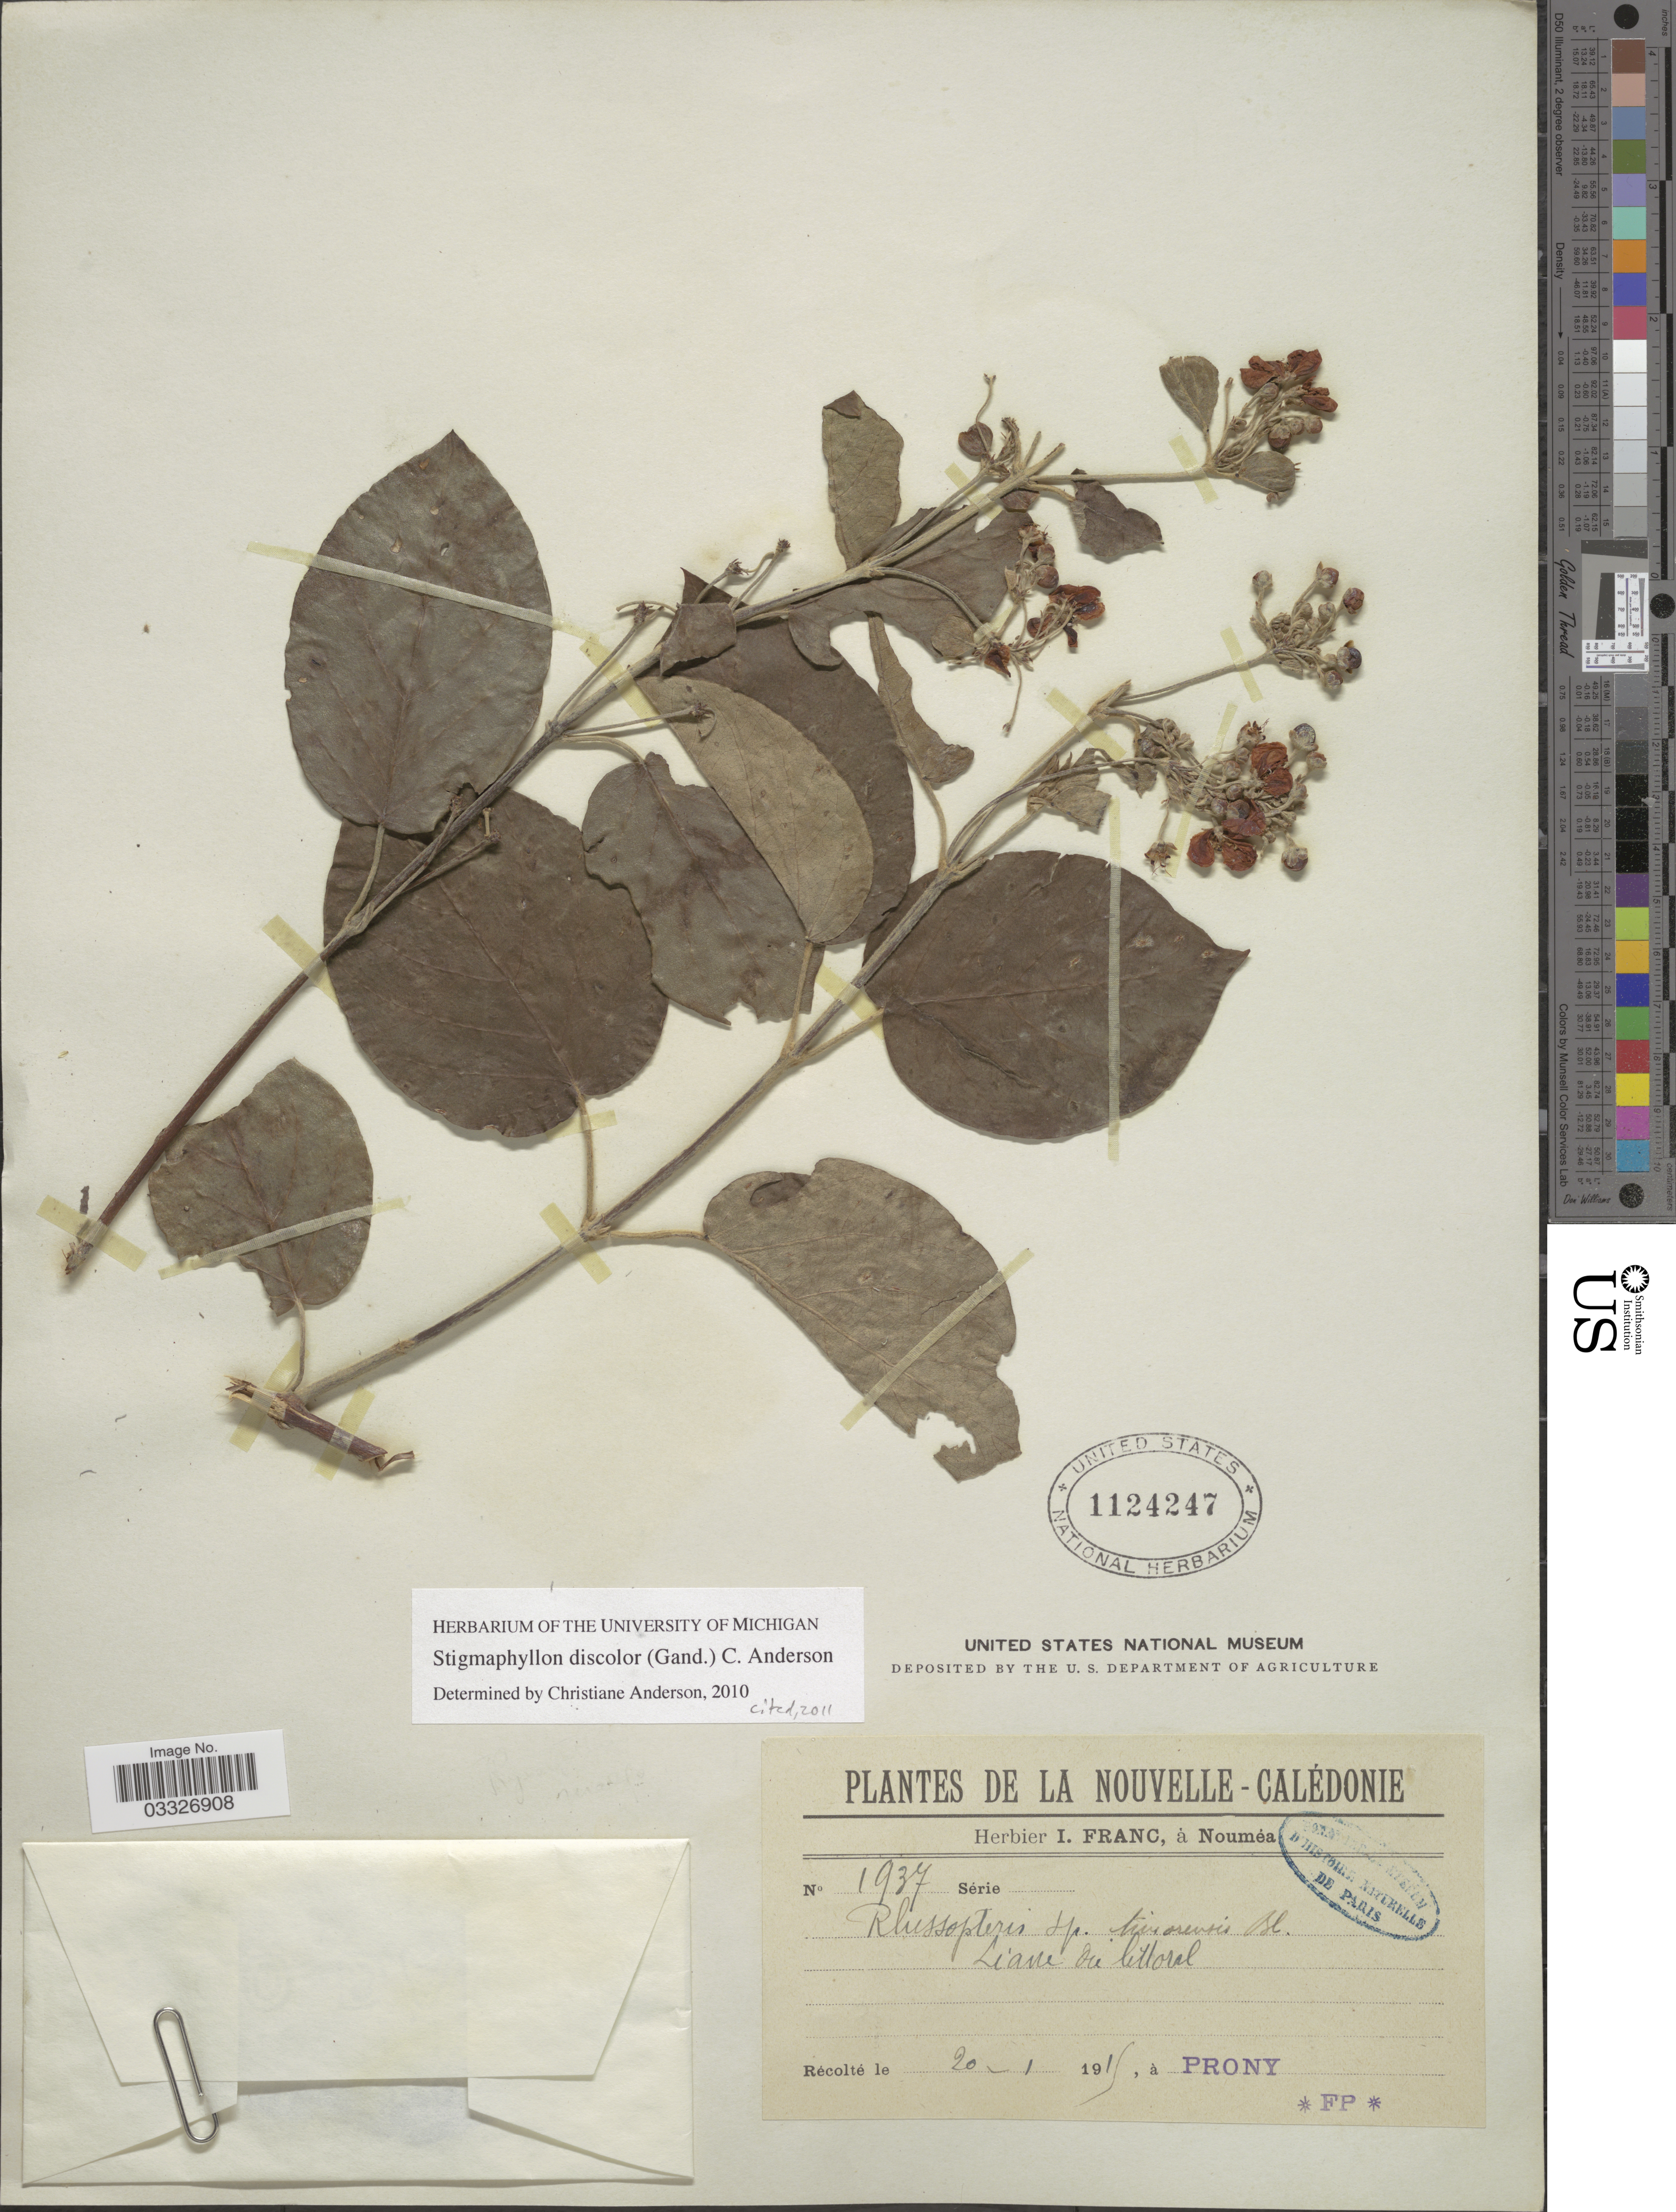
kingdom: Plantae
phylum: Tracheophyta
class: Magnoliopsida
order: Malpighiales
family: Malpighiaceae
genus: Stigmaphyllon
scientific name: Stigmaphyllon discolor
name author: (Gand.) C.E. Anderson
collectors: FP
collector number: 1937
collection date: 1915-01-20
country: New Caledonia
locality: Nouvelle-Calédonie. Prony.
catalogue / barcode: US 1124247